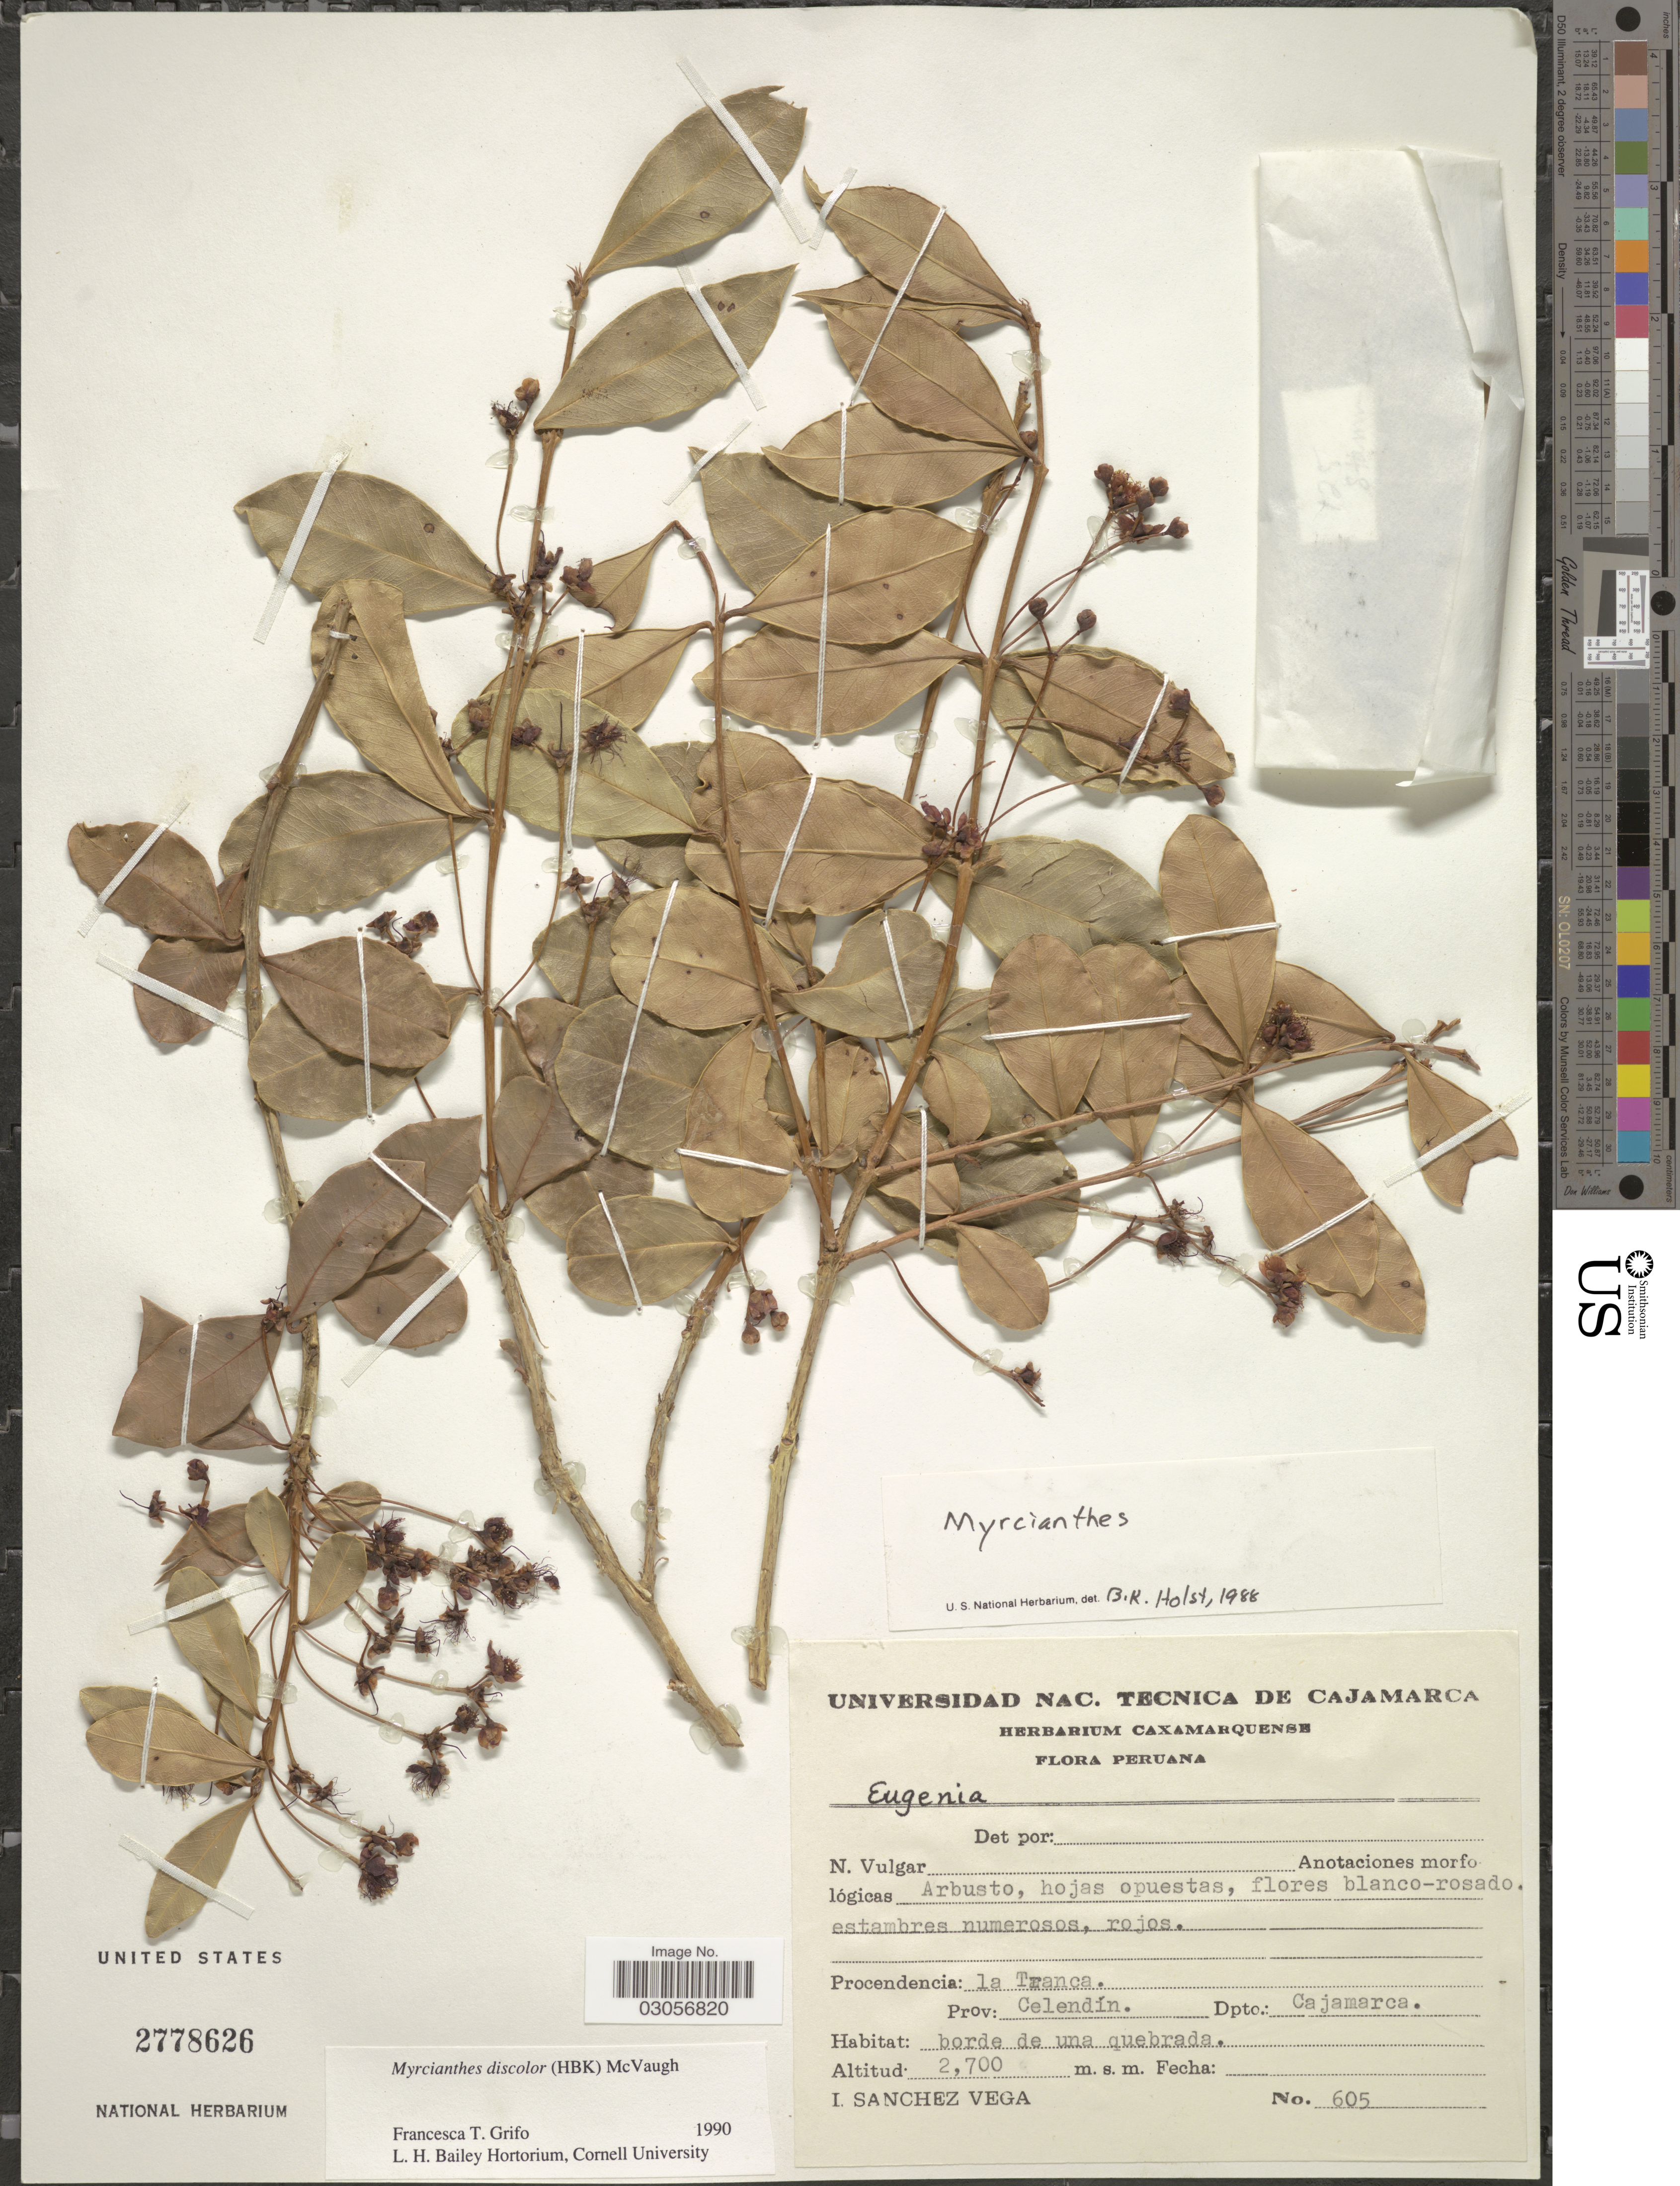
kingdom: Plantae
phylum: Tracheophyta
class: Magnoliopsida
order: Myrtales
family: Myrtaceae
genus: Myrcianthes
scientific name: Myrcianthes discolor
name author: (Kunth) McVaugh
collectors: I. Sánchez Vega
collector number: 605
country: Peru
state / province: Cajamarca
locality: Procedencia: la Tranca. Prov: Celendín, Dpto. Cajamarca.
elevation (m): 2700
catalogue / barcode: US 2778626